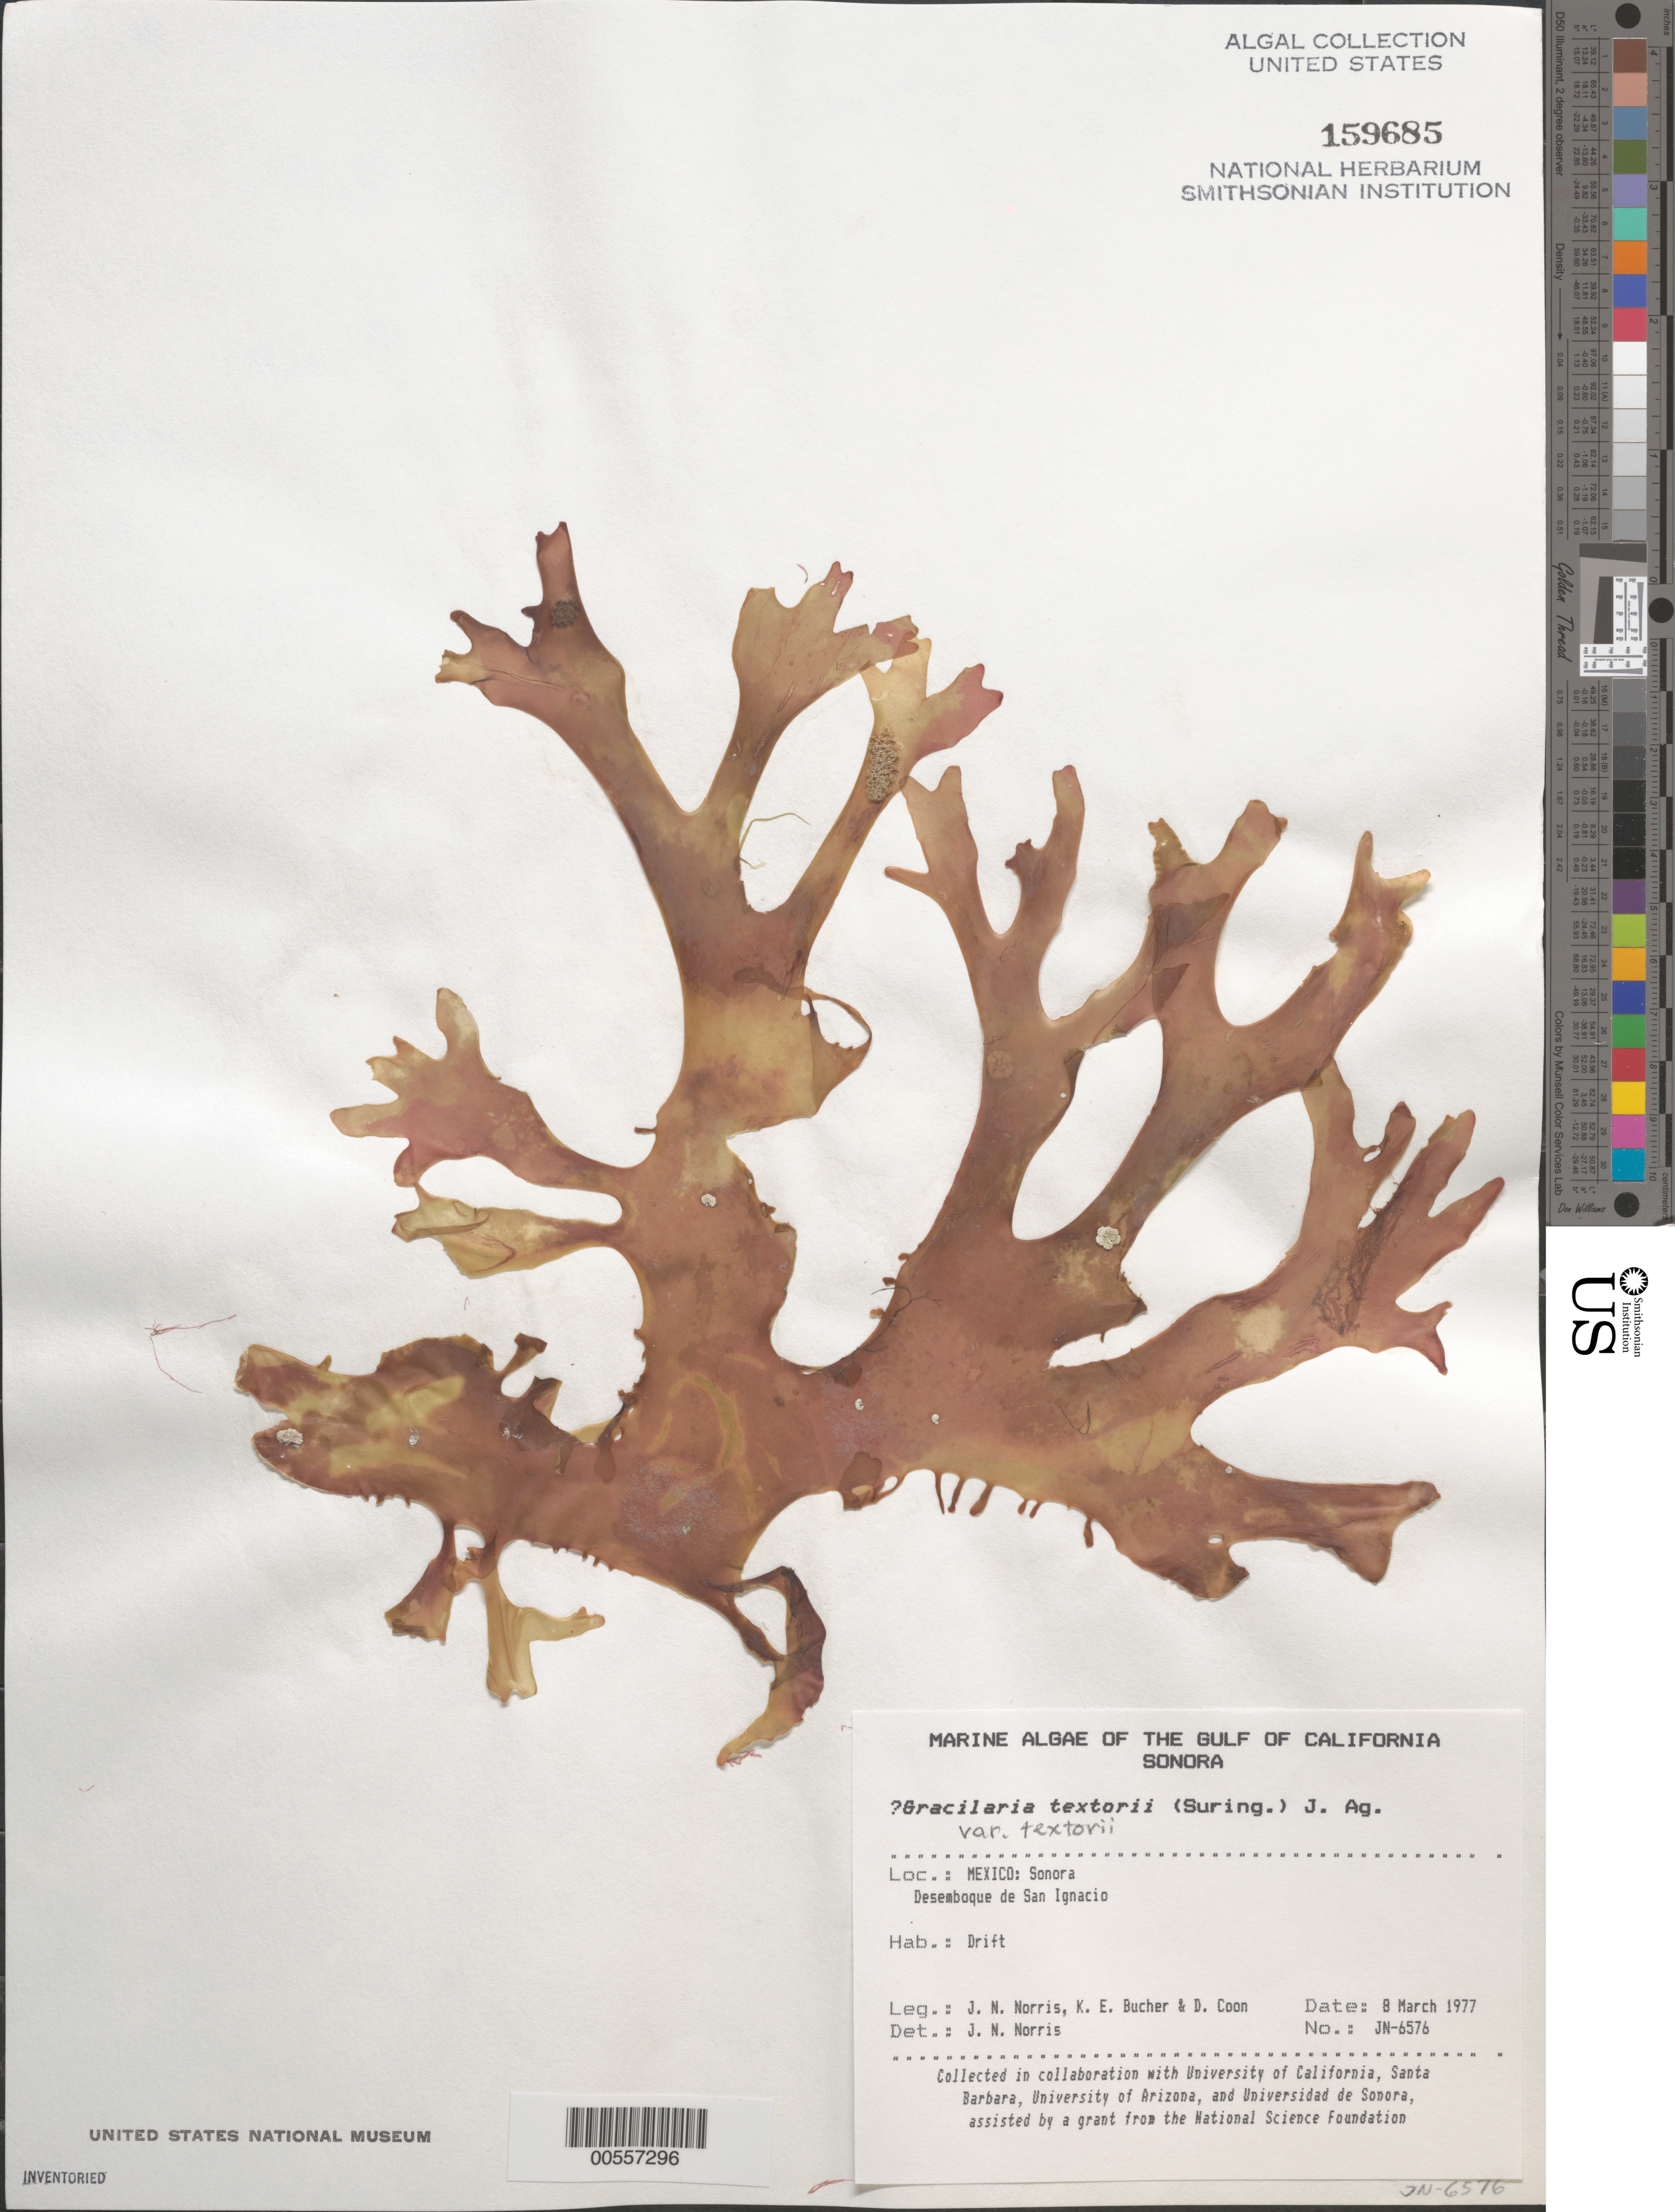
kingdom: Plantae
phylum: Rhodophyta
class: Florideophyceae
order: Gracilariales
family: Gracilariaceae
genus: Gracilaria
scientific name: Gracilaria textorii var. textorii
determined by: Norris, James N.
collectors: J. N. Norris, K. E. Bucher & D. Coon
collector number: JN-6576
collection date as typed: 08 Mar 1977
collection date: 1977-03-08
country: Mexico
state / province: Sonora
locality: Desemboque de San Ignacio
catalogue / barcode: US 159685